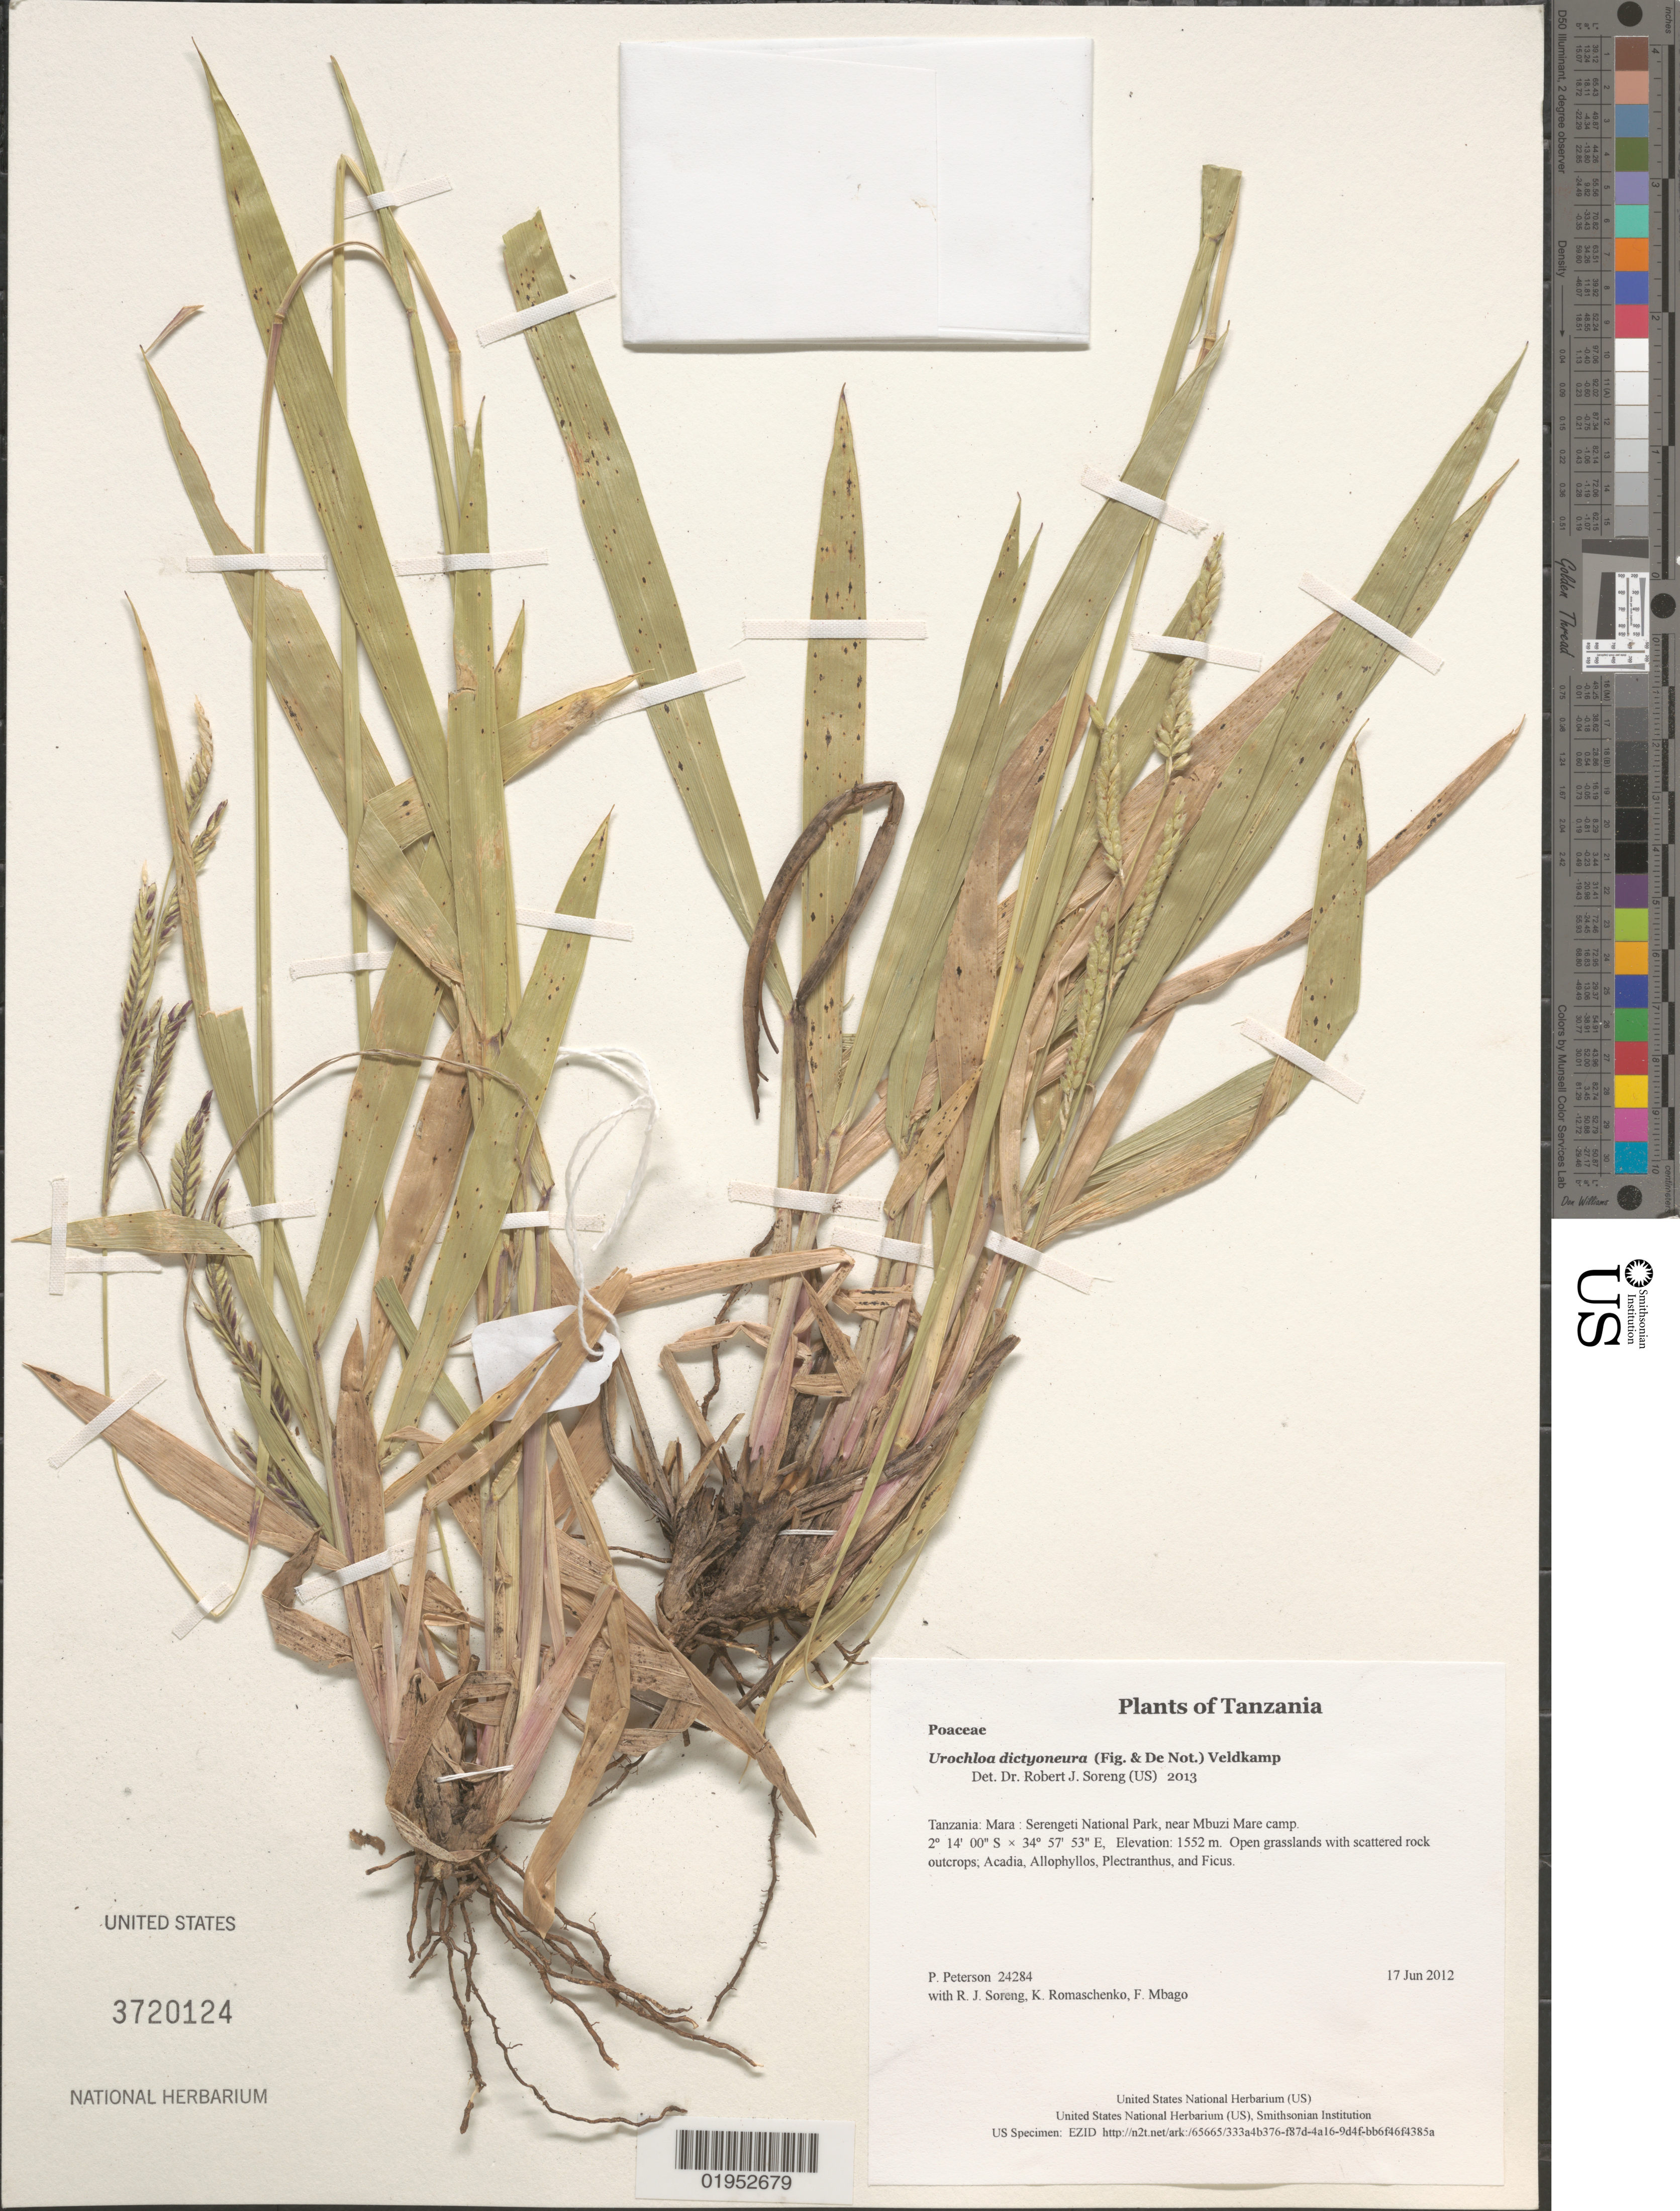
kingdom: Plantae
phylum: Tracheophyta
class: Liliopsida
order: Poales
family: Poaceae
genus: Urochloa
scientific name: Urochloa dictyoneura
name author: (Fig. & De Not.) Veldkamp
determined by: Soreng, Robert J., Research Associate (BOT), Smithsonian Institution - National Museum of Natural History (UNITED STATES)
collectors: P. M. Peterson, R. J. Soreng, K. Romaschenko & F. Mbago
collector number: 24284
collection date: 2012-06-17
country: Tanzania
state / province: Mara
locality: Serengeti National Park, near Mbuzi Mare camp.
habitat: Open grasslands with scattered rock outcrops; Acadia, Allophyllos, Plectranthus, and Ficus.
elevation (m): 1552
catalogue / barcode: US 3720124